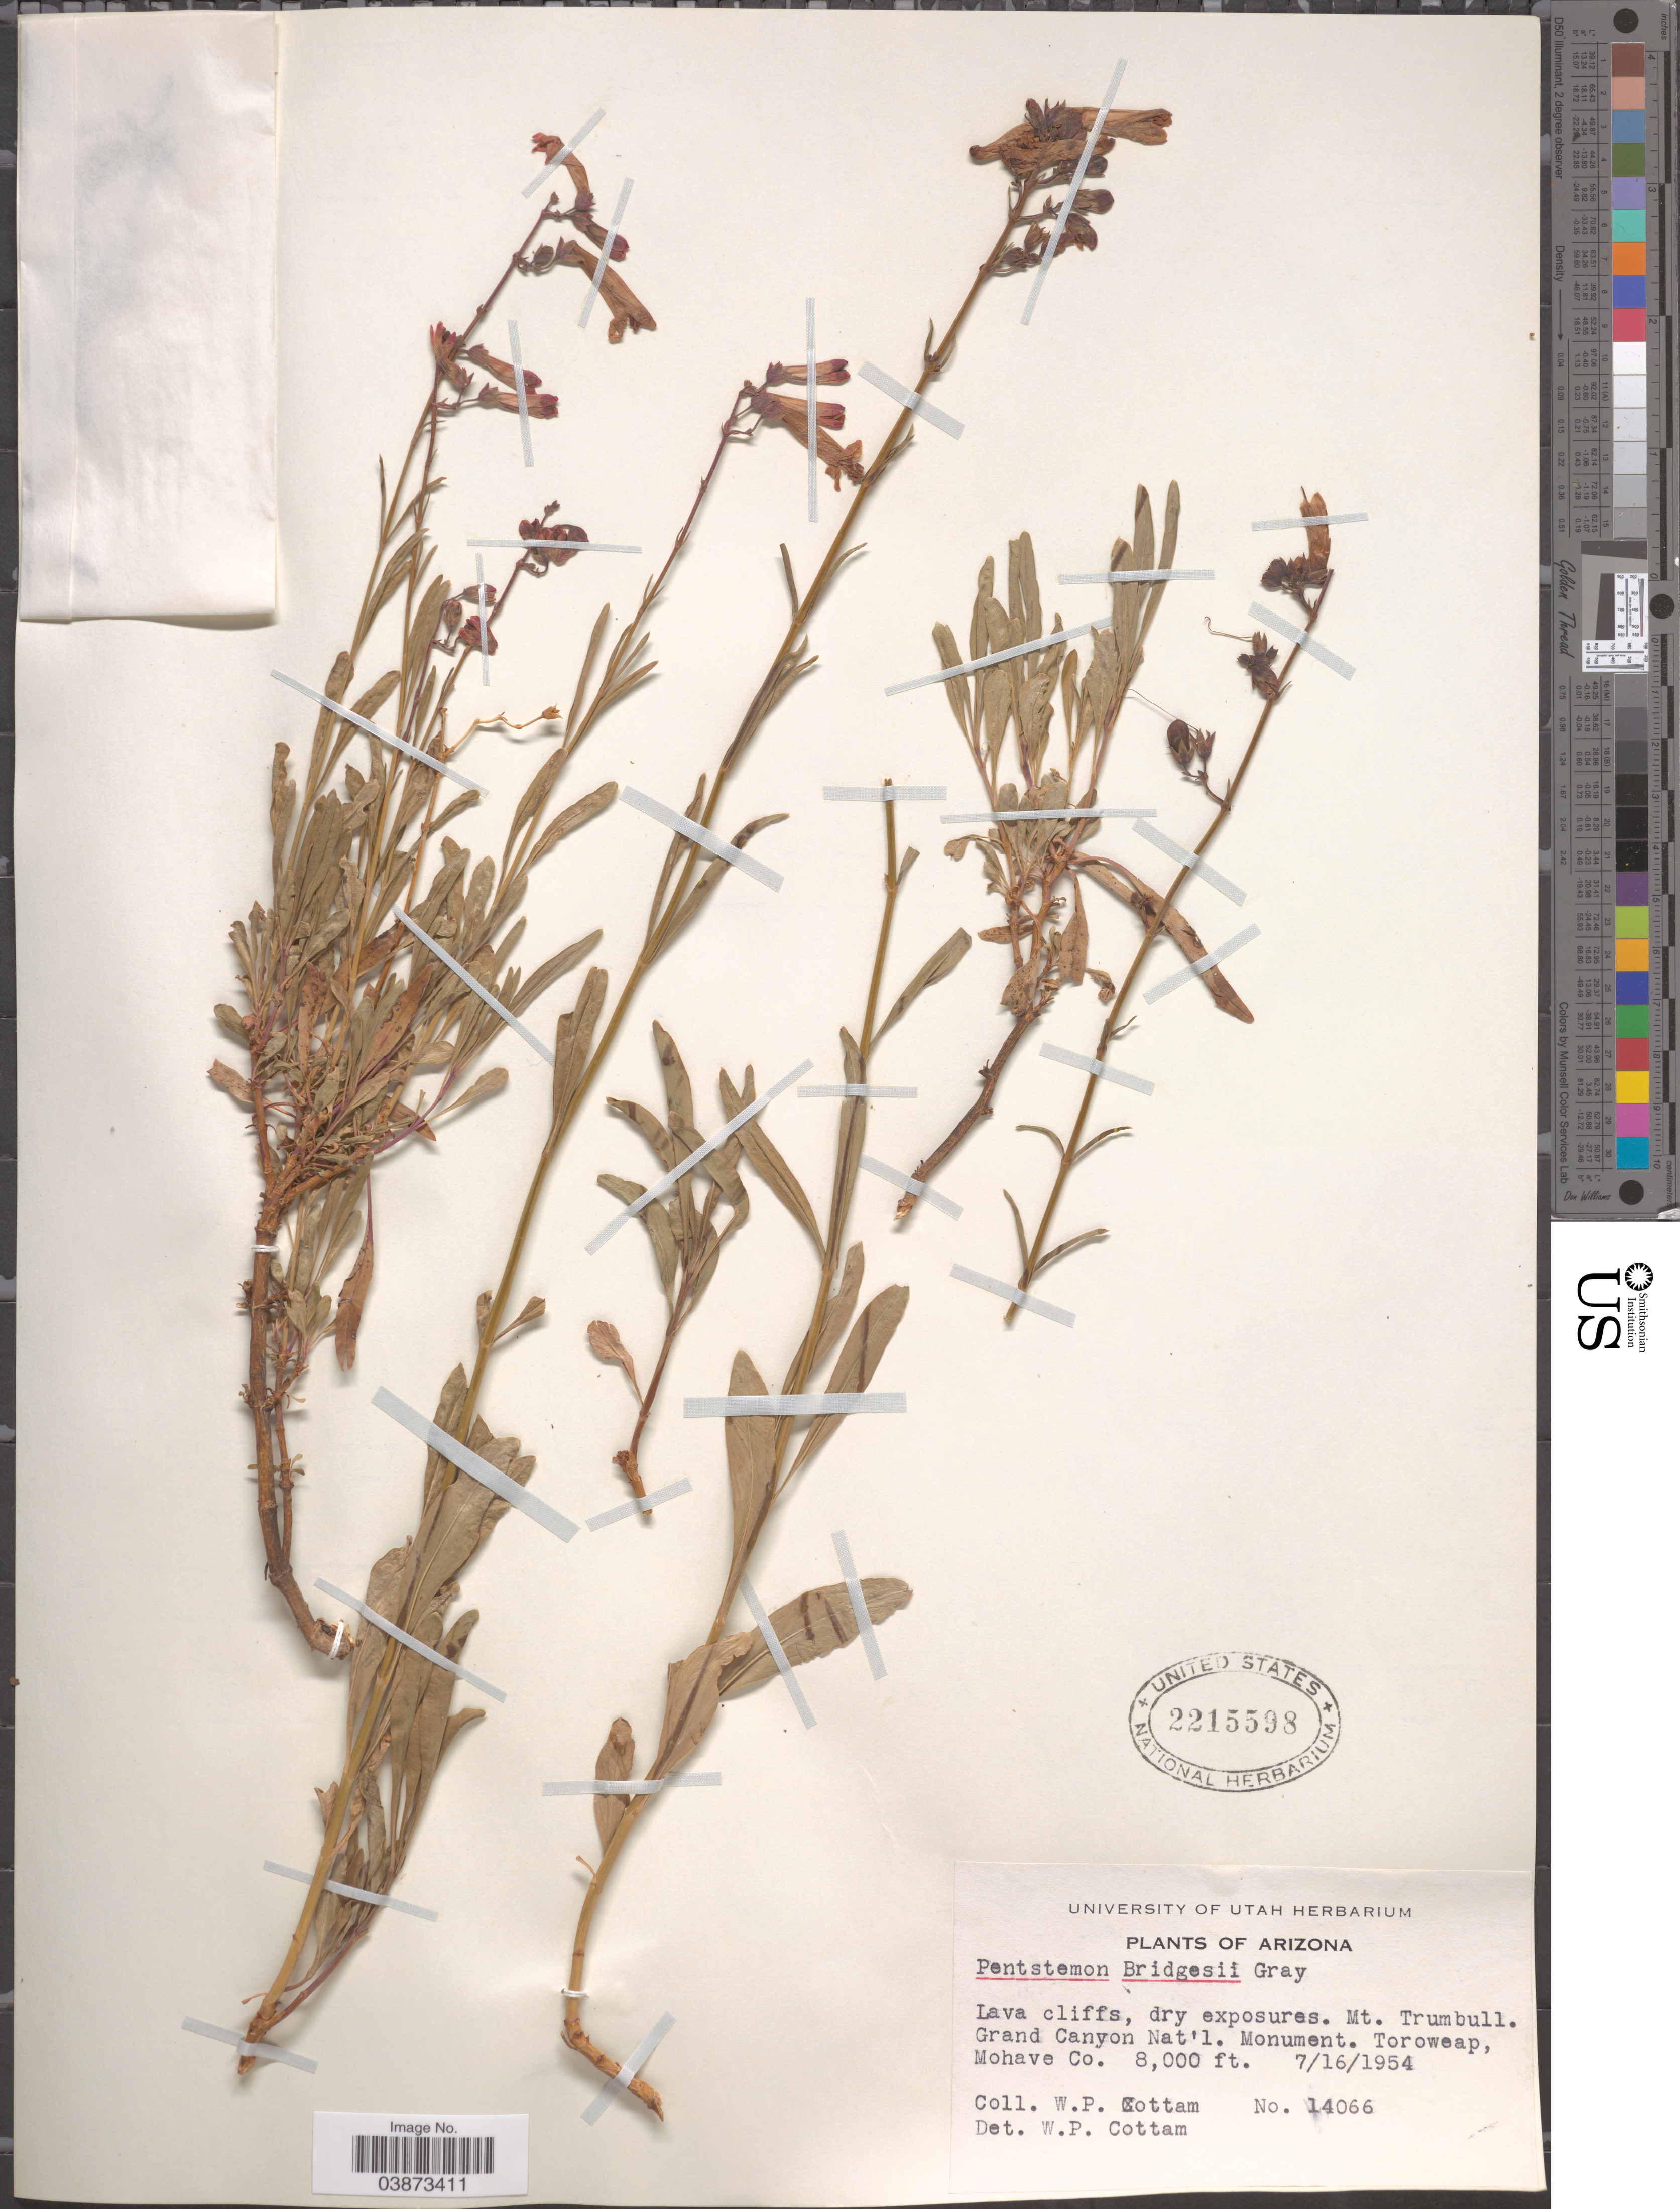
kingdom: Plantae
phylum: Tracheophyta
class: Magnoliopsida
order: Lamiales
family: Plantaginaceae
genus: Penstemon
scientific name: Penstemon bridgesii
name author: A. Gray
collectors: W. Cottam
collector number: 14066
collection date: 1954-07-16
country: United States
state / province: Arizona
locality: Lava cliffs. Mt. Trumbull. Grand Canyon Nat'l. Monument. Toroweap, Mohave Co.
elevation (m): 2438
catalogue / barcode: US 2215598